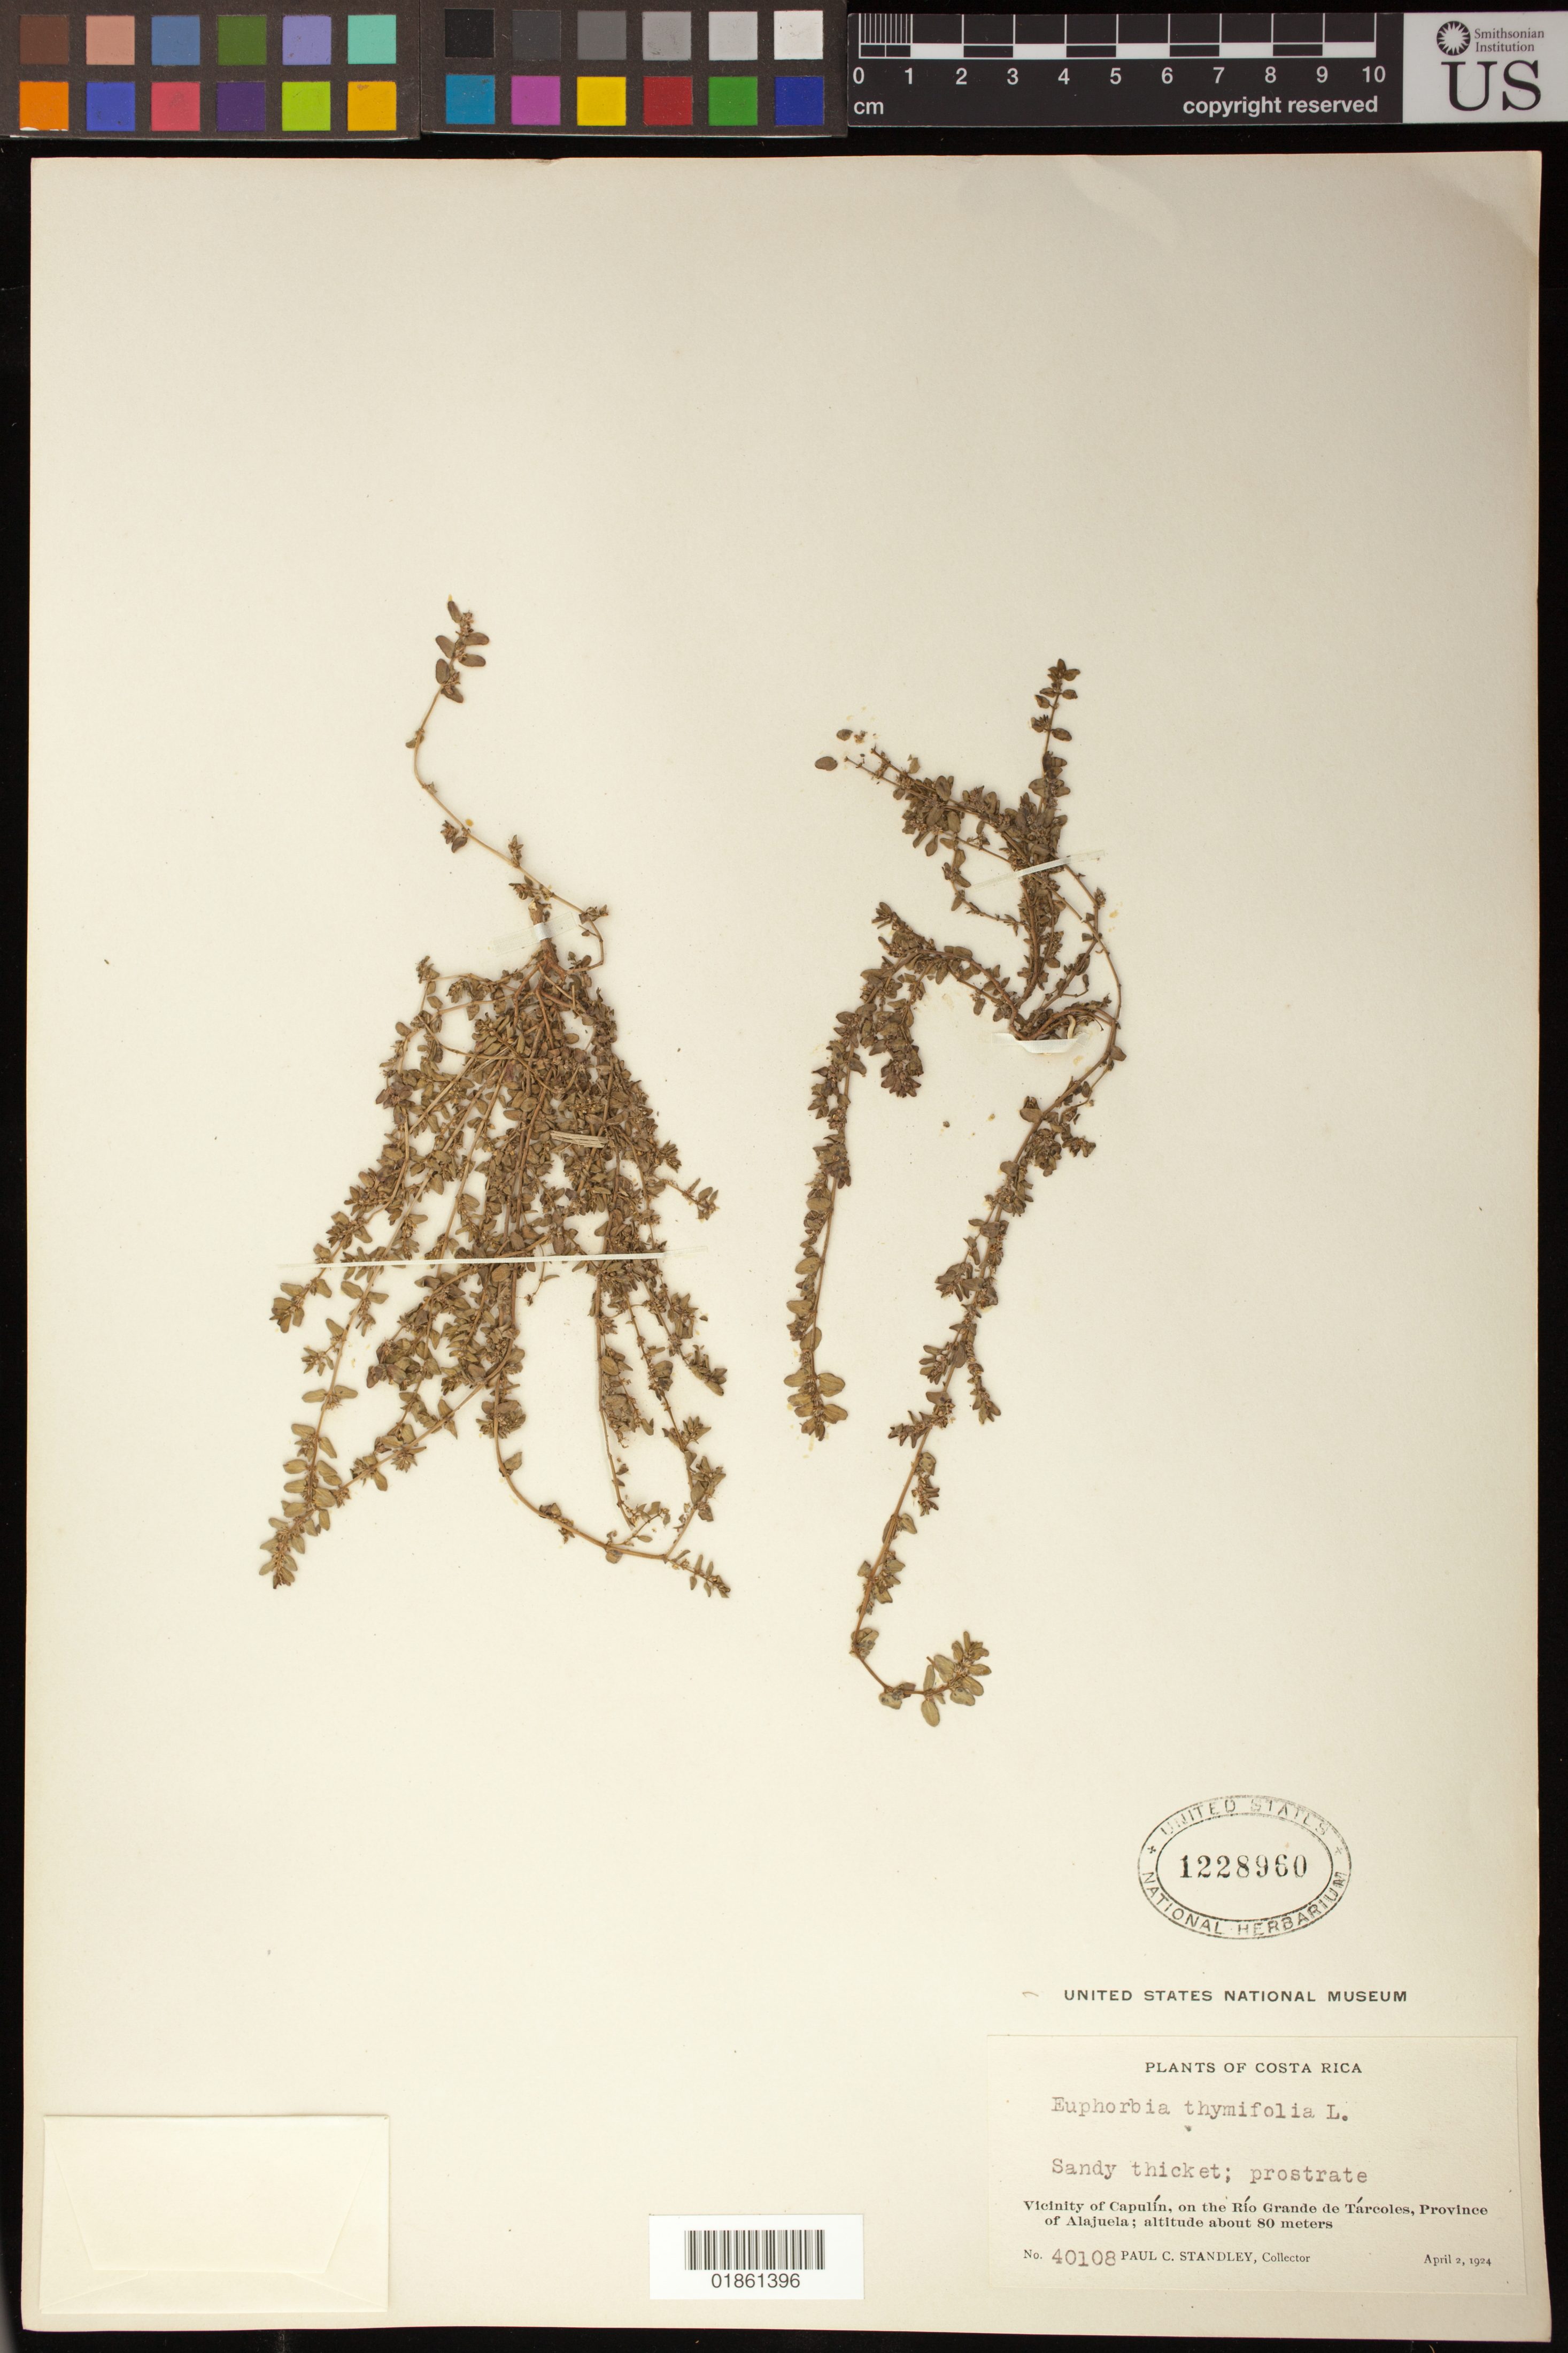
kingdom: Plantae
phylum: Tracheophyta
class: Magnoliopsida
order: Malpighiales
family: Euphorbiaceae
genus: Euphorbia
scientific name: Euphorbia thymifolia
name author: L.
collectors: P. C. Standley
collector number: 40108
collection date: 1924-04-02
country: Costa Rica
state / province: Puntarenas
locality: Vicinity of Capulin, on the Rio Grande de Tarcoles, Province of Alejuela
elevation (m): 80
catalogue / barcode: US 1228960